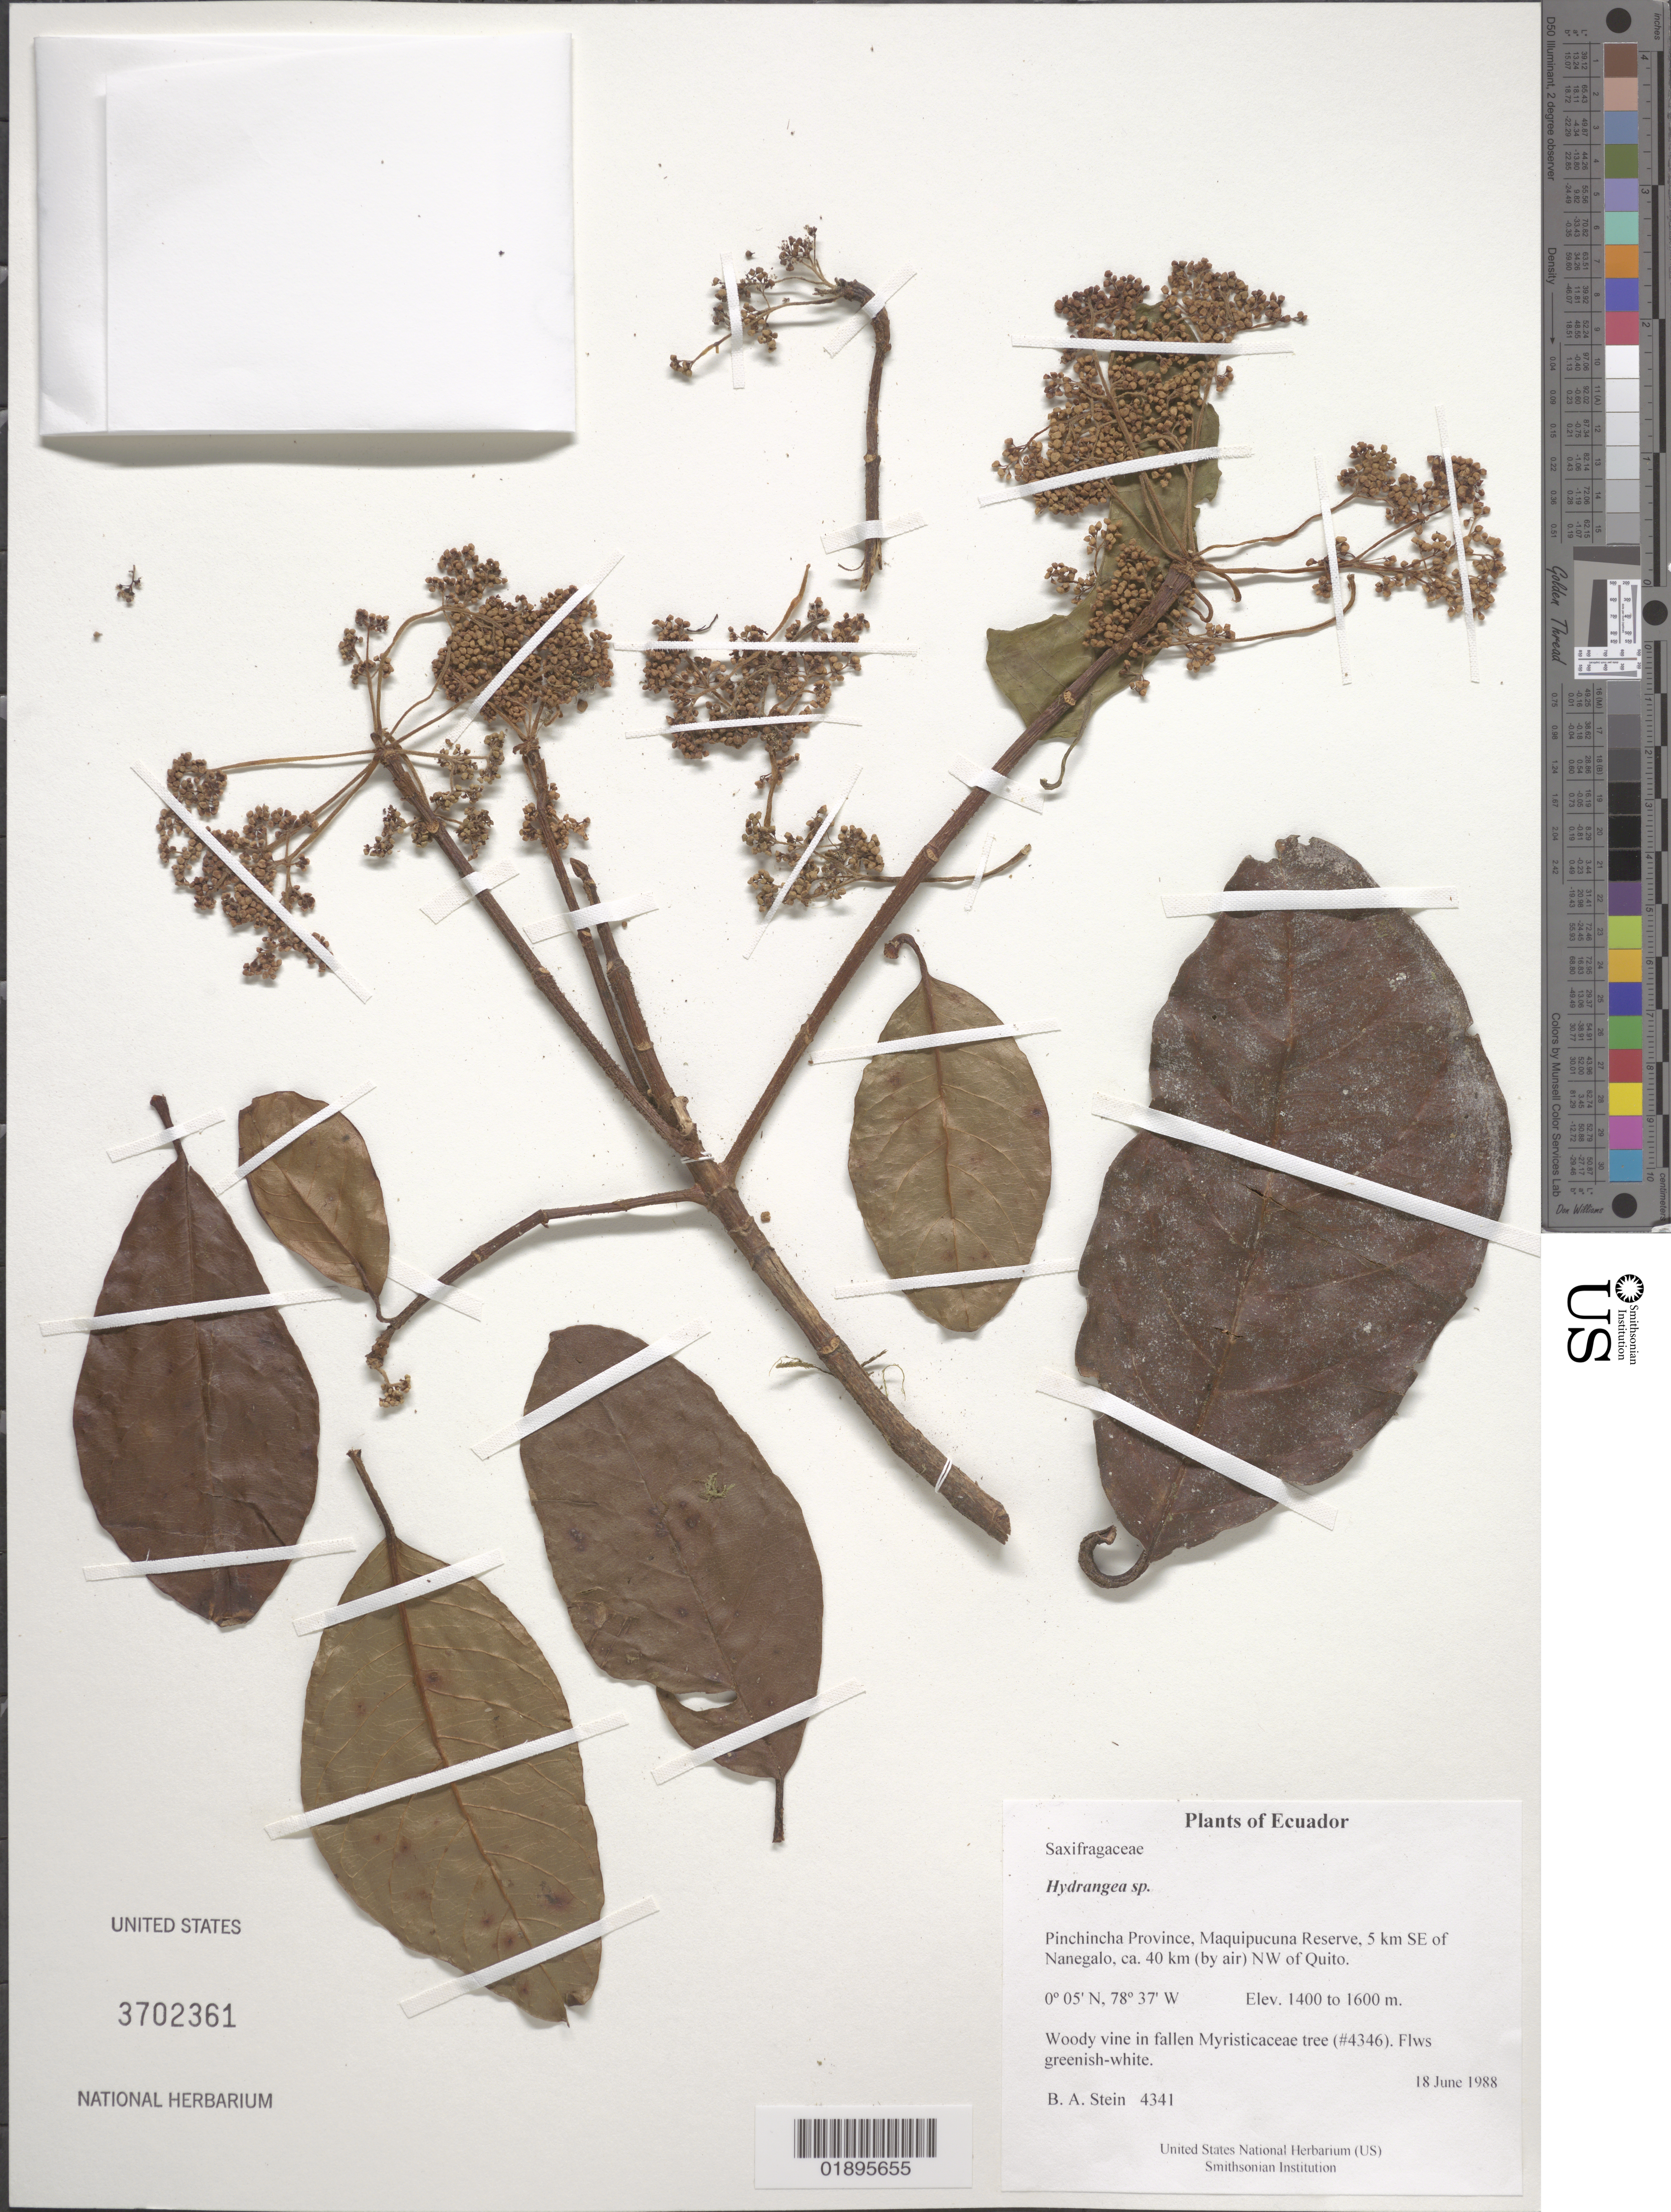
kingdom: Plantae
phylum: Tracheophyta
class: Magnoliopsida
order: Cornales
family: Hydrangeaceae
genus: Hydrangea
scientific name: Hydrangea sp.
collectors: B. A. Stein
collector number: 4341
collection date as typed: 18 June 1988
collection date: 1988-06-18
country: Ecuador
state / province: Pichincha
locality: Maquipucuna Reserve, 5 km SE of Nanegalo, ca. 40 km (by air) NW of Quito.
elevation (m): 1400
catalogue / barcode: US 3702361